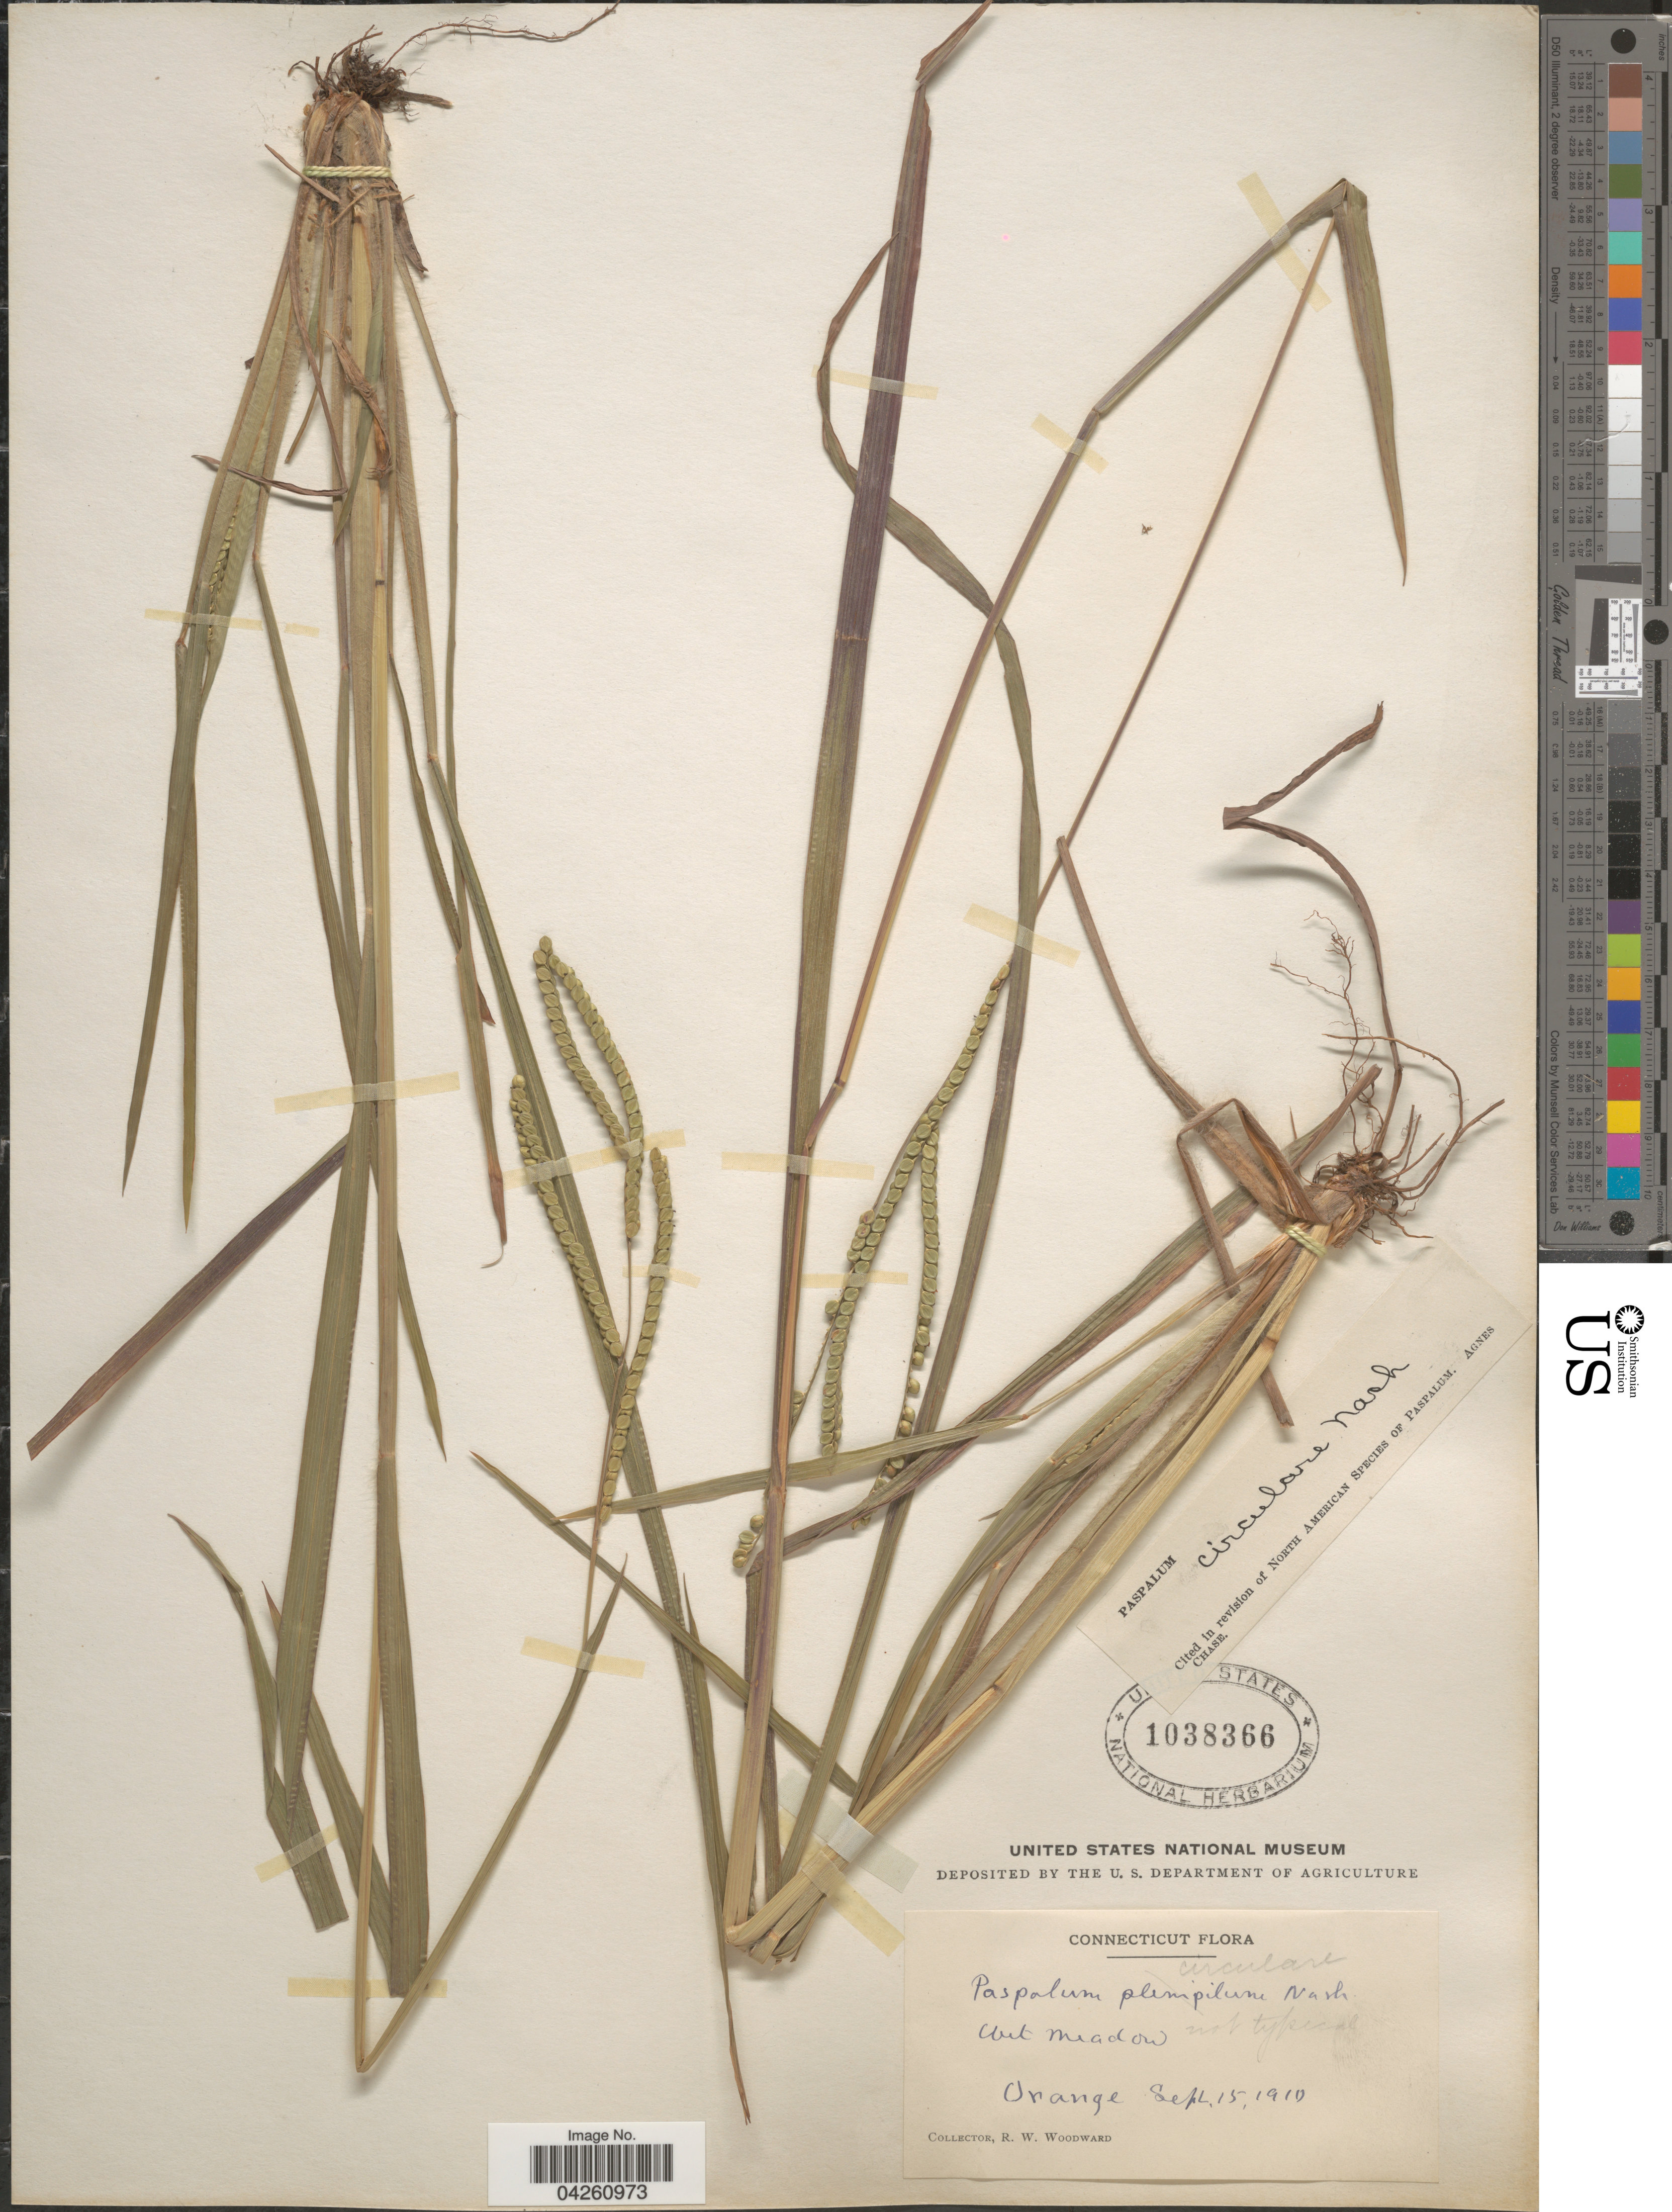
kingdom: Plantae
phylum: Tracheophyta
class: Liliopsida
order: Poales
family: Poaceae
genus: Paspalum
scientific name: Paspalum circulare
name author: Nash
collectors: R. Woodward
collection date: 1910-09-15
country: United States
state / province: Connecticut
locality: Wet meadow. Orange.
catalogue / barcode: US 1038366